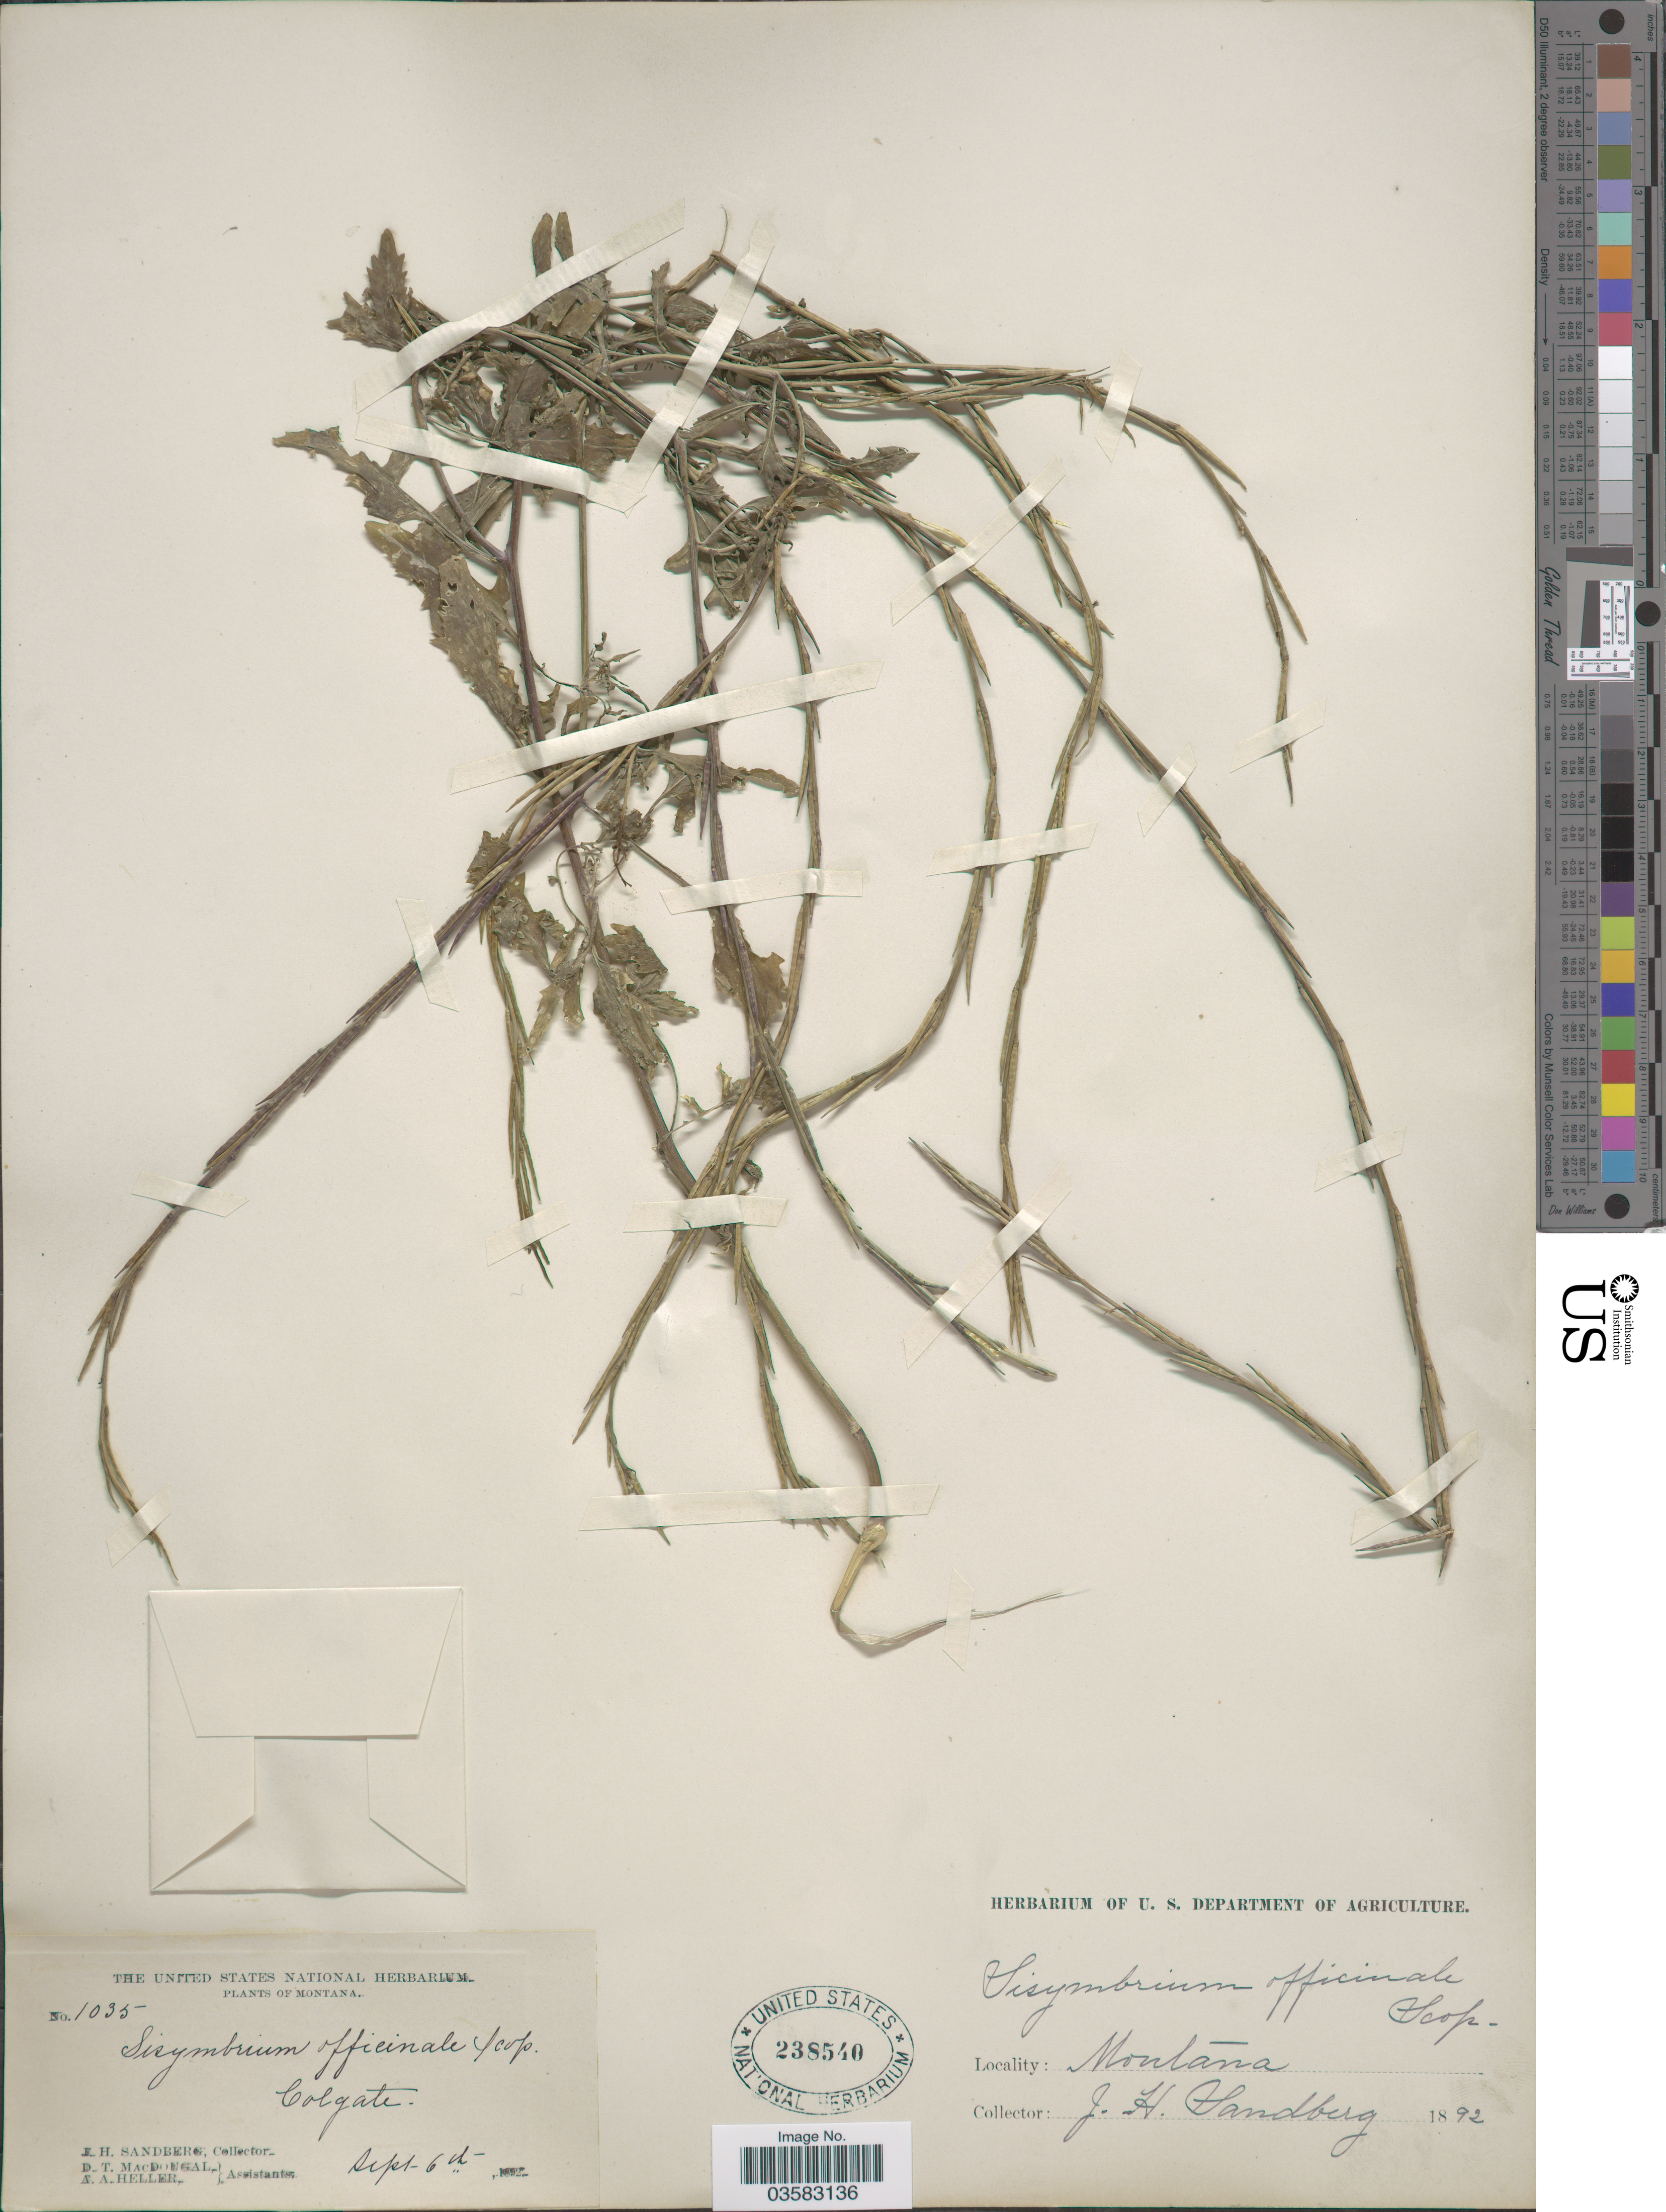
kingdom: Plantae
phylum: Tracheophyta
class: Magnoliopsida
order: Brassicales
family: Brassicaceae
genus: Sisymbrium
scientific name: Sisymbrium officinale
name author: (L.) Scop.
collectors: J. H. Sandberg, D. T. MacDougal & A. A. Heller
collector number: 1035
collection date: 1892-09-06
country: United States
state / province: Montana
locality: Colgate.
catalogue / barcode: US 238540